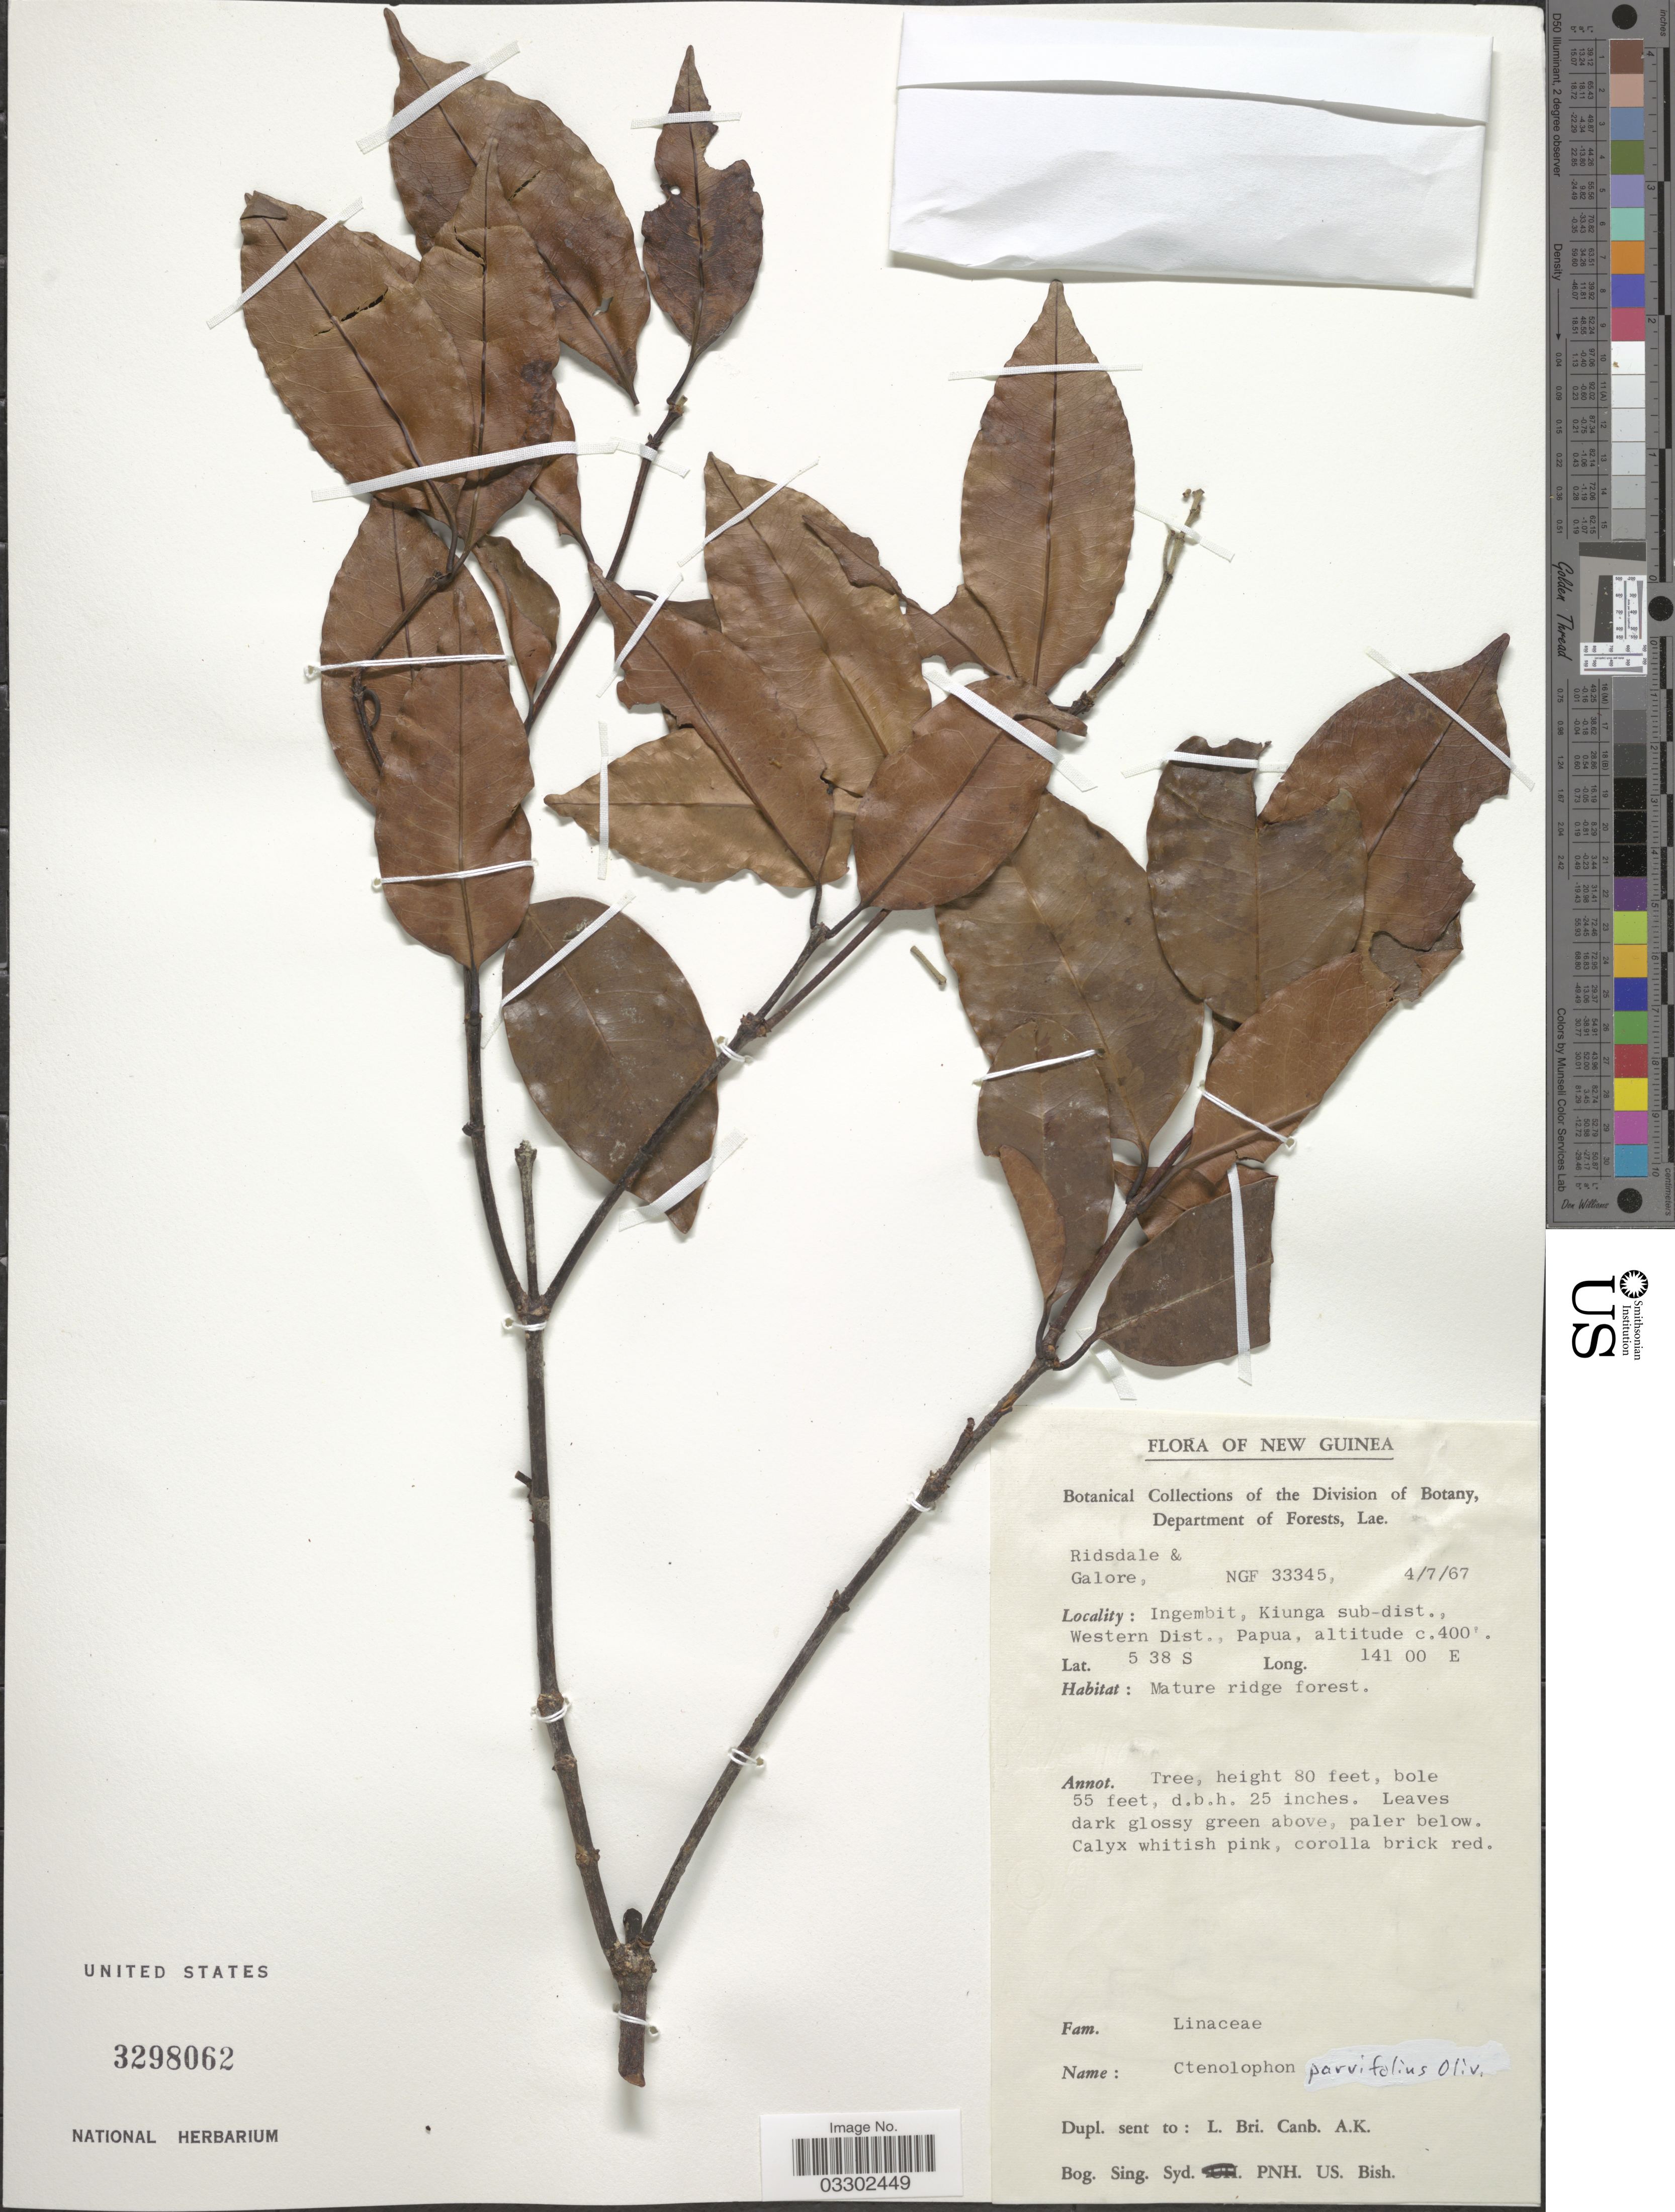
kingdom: Plantae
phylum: Tracheophyta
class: Magnoliopsida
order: Malpighiales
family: Ctenolophonaceae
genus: Ctenolophon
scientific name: Ctenolophon parvifolius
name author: Oliv.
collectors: -. Ridsdale & -. Galore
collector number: NGF 33345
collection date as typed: Transcribed d/m/y: 4/7/67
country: Papua New Guinea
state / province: Manus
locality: New Guinea. Ingembit, Kiunga sub-dist., Western Dist., Papua.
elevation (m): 122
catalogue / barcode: US 3298062